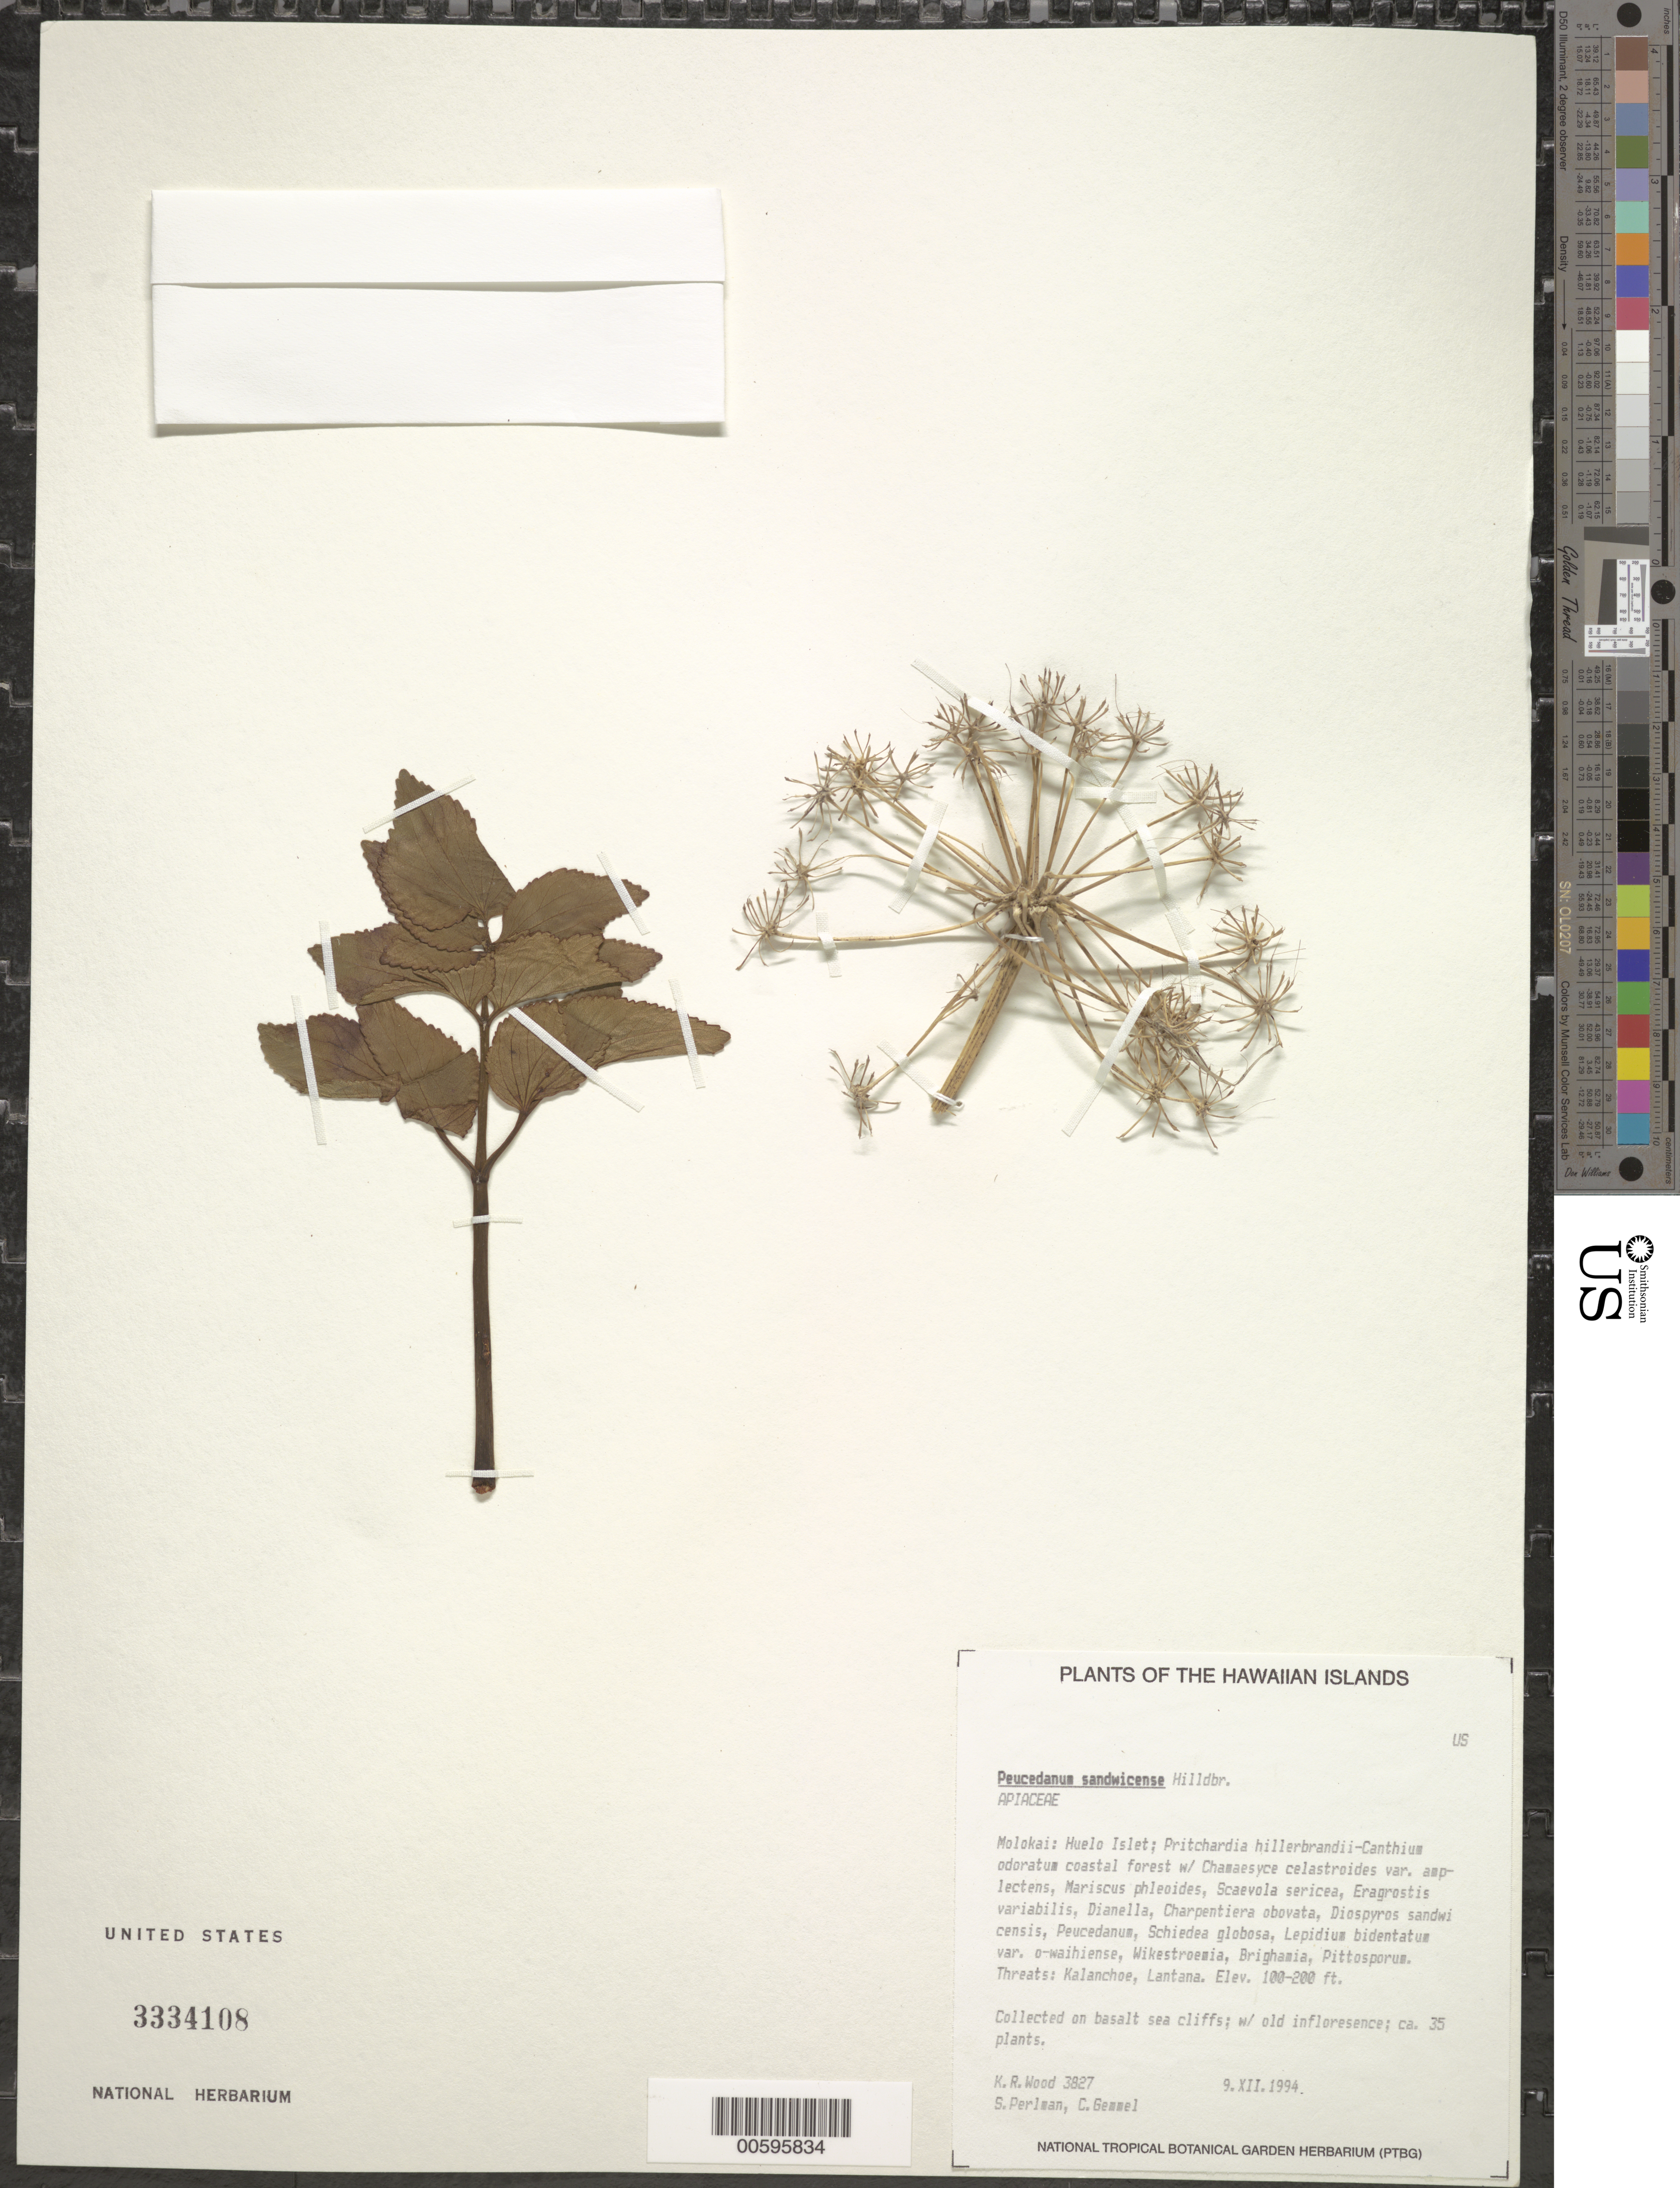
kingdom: Plantae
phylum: Tracheophyta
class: Magnoliopsida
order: Apiales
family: Apiaceae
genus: Peucedanum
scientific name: Peucedanum sandwicense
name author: Hillebr.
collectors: K. R. Wood, S. P. Perlman & C. Gemmel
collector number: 3827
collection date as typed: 9 Dec 1994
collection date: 1994-12-09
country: United States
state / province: Hawaii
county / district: Maui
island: Moloka'i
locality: Huelo Islet.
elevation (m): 30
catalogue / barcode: US 3334108